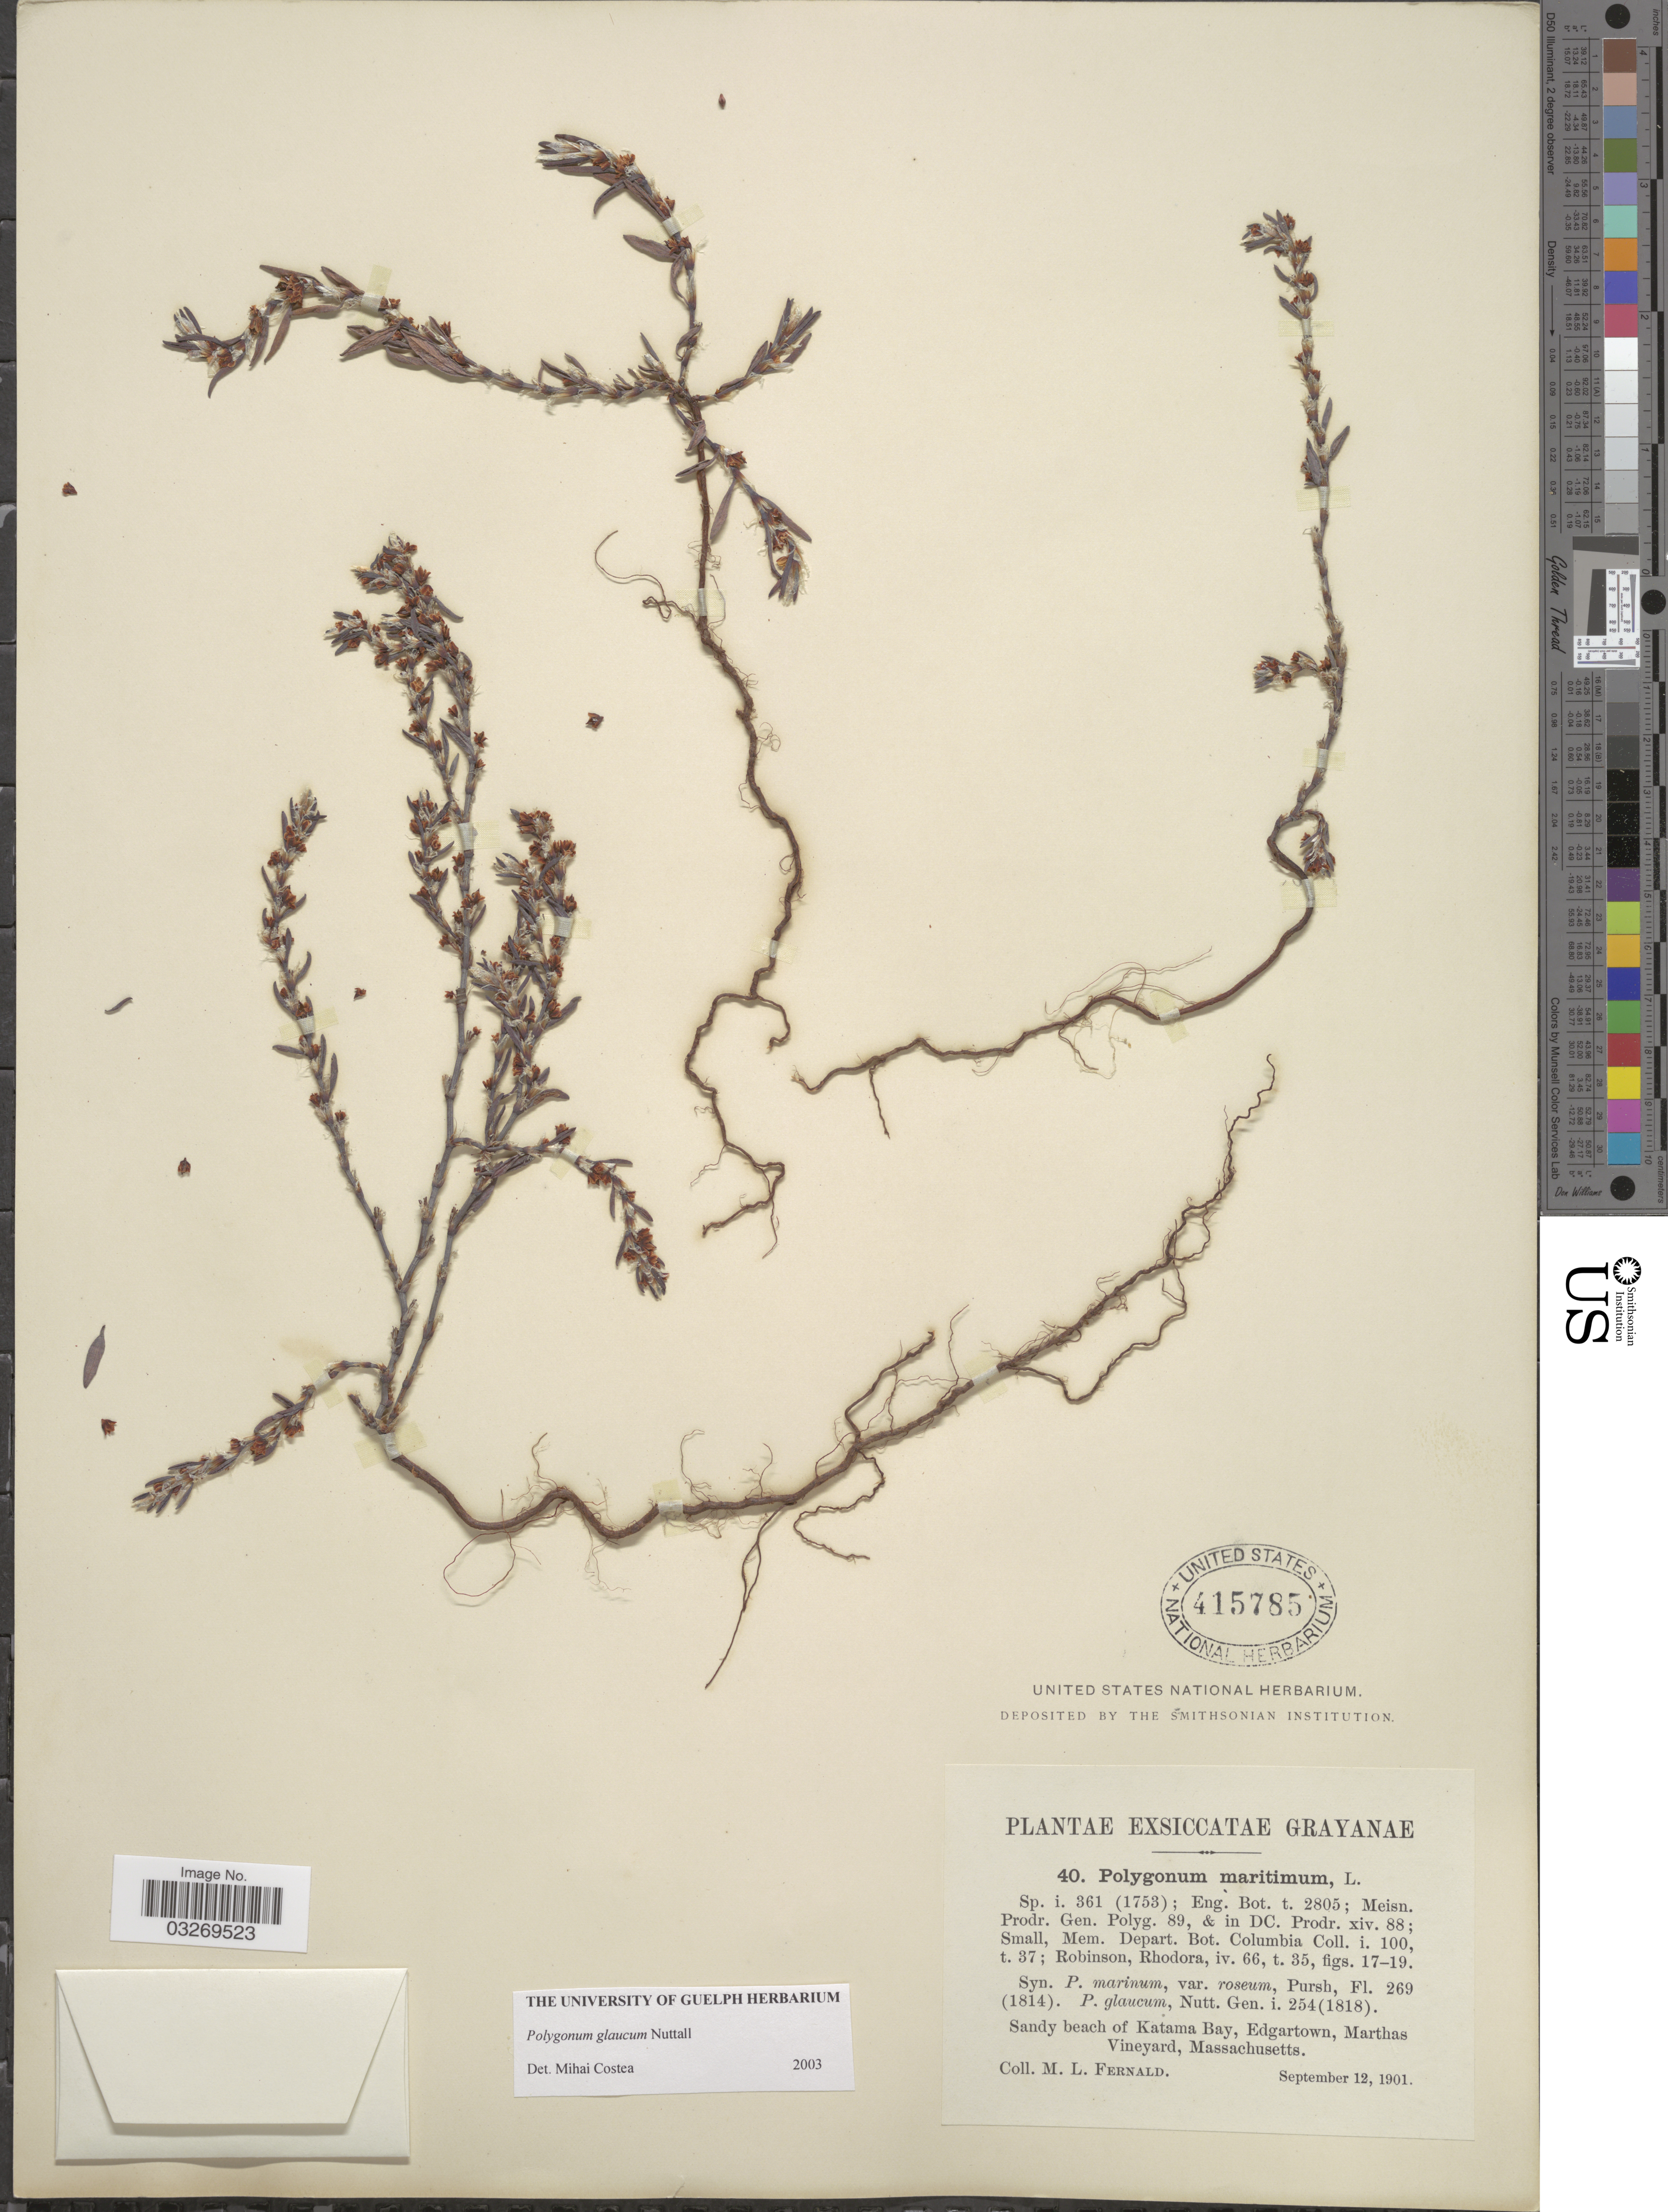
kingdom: Plantae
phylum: Tracheophyta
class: Magnoliopsida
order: Caryophyllales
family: Polygonaceae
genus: Polygonum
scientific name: Polygonum glaucum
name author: Nutt.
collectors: M. L. Fernald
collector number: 40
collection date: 1901-09-12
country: United States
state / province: Massachusetts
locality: Sandy beach of Katama Bay, Edgartown, Marthas Vineyard.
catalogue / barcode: US 415785